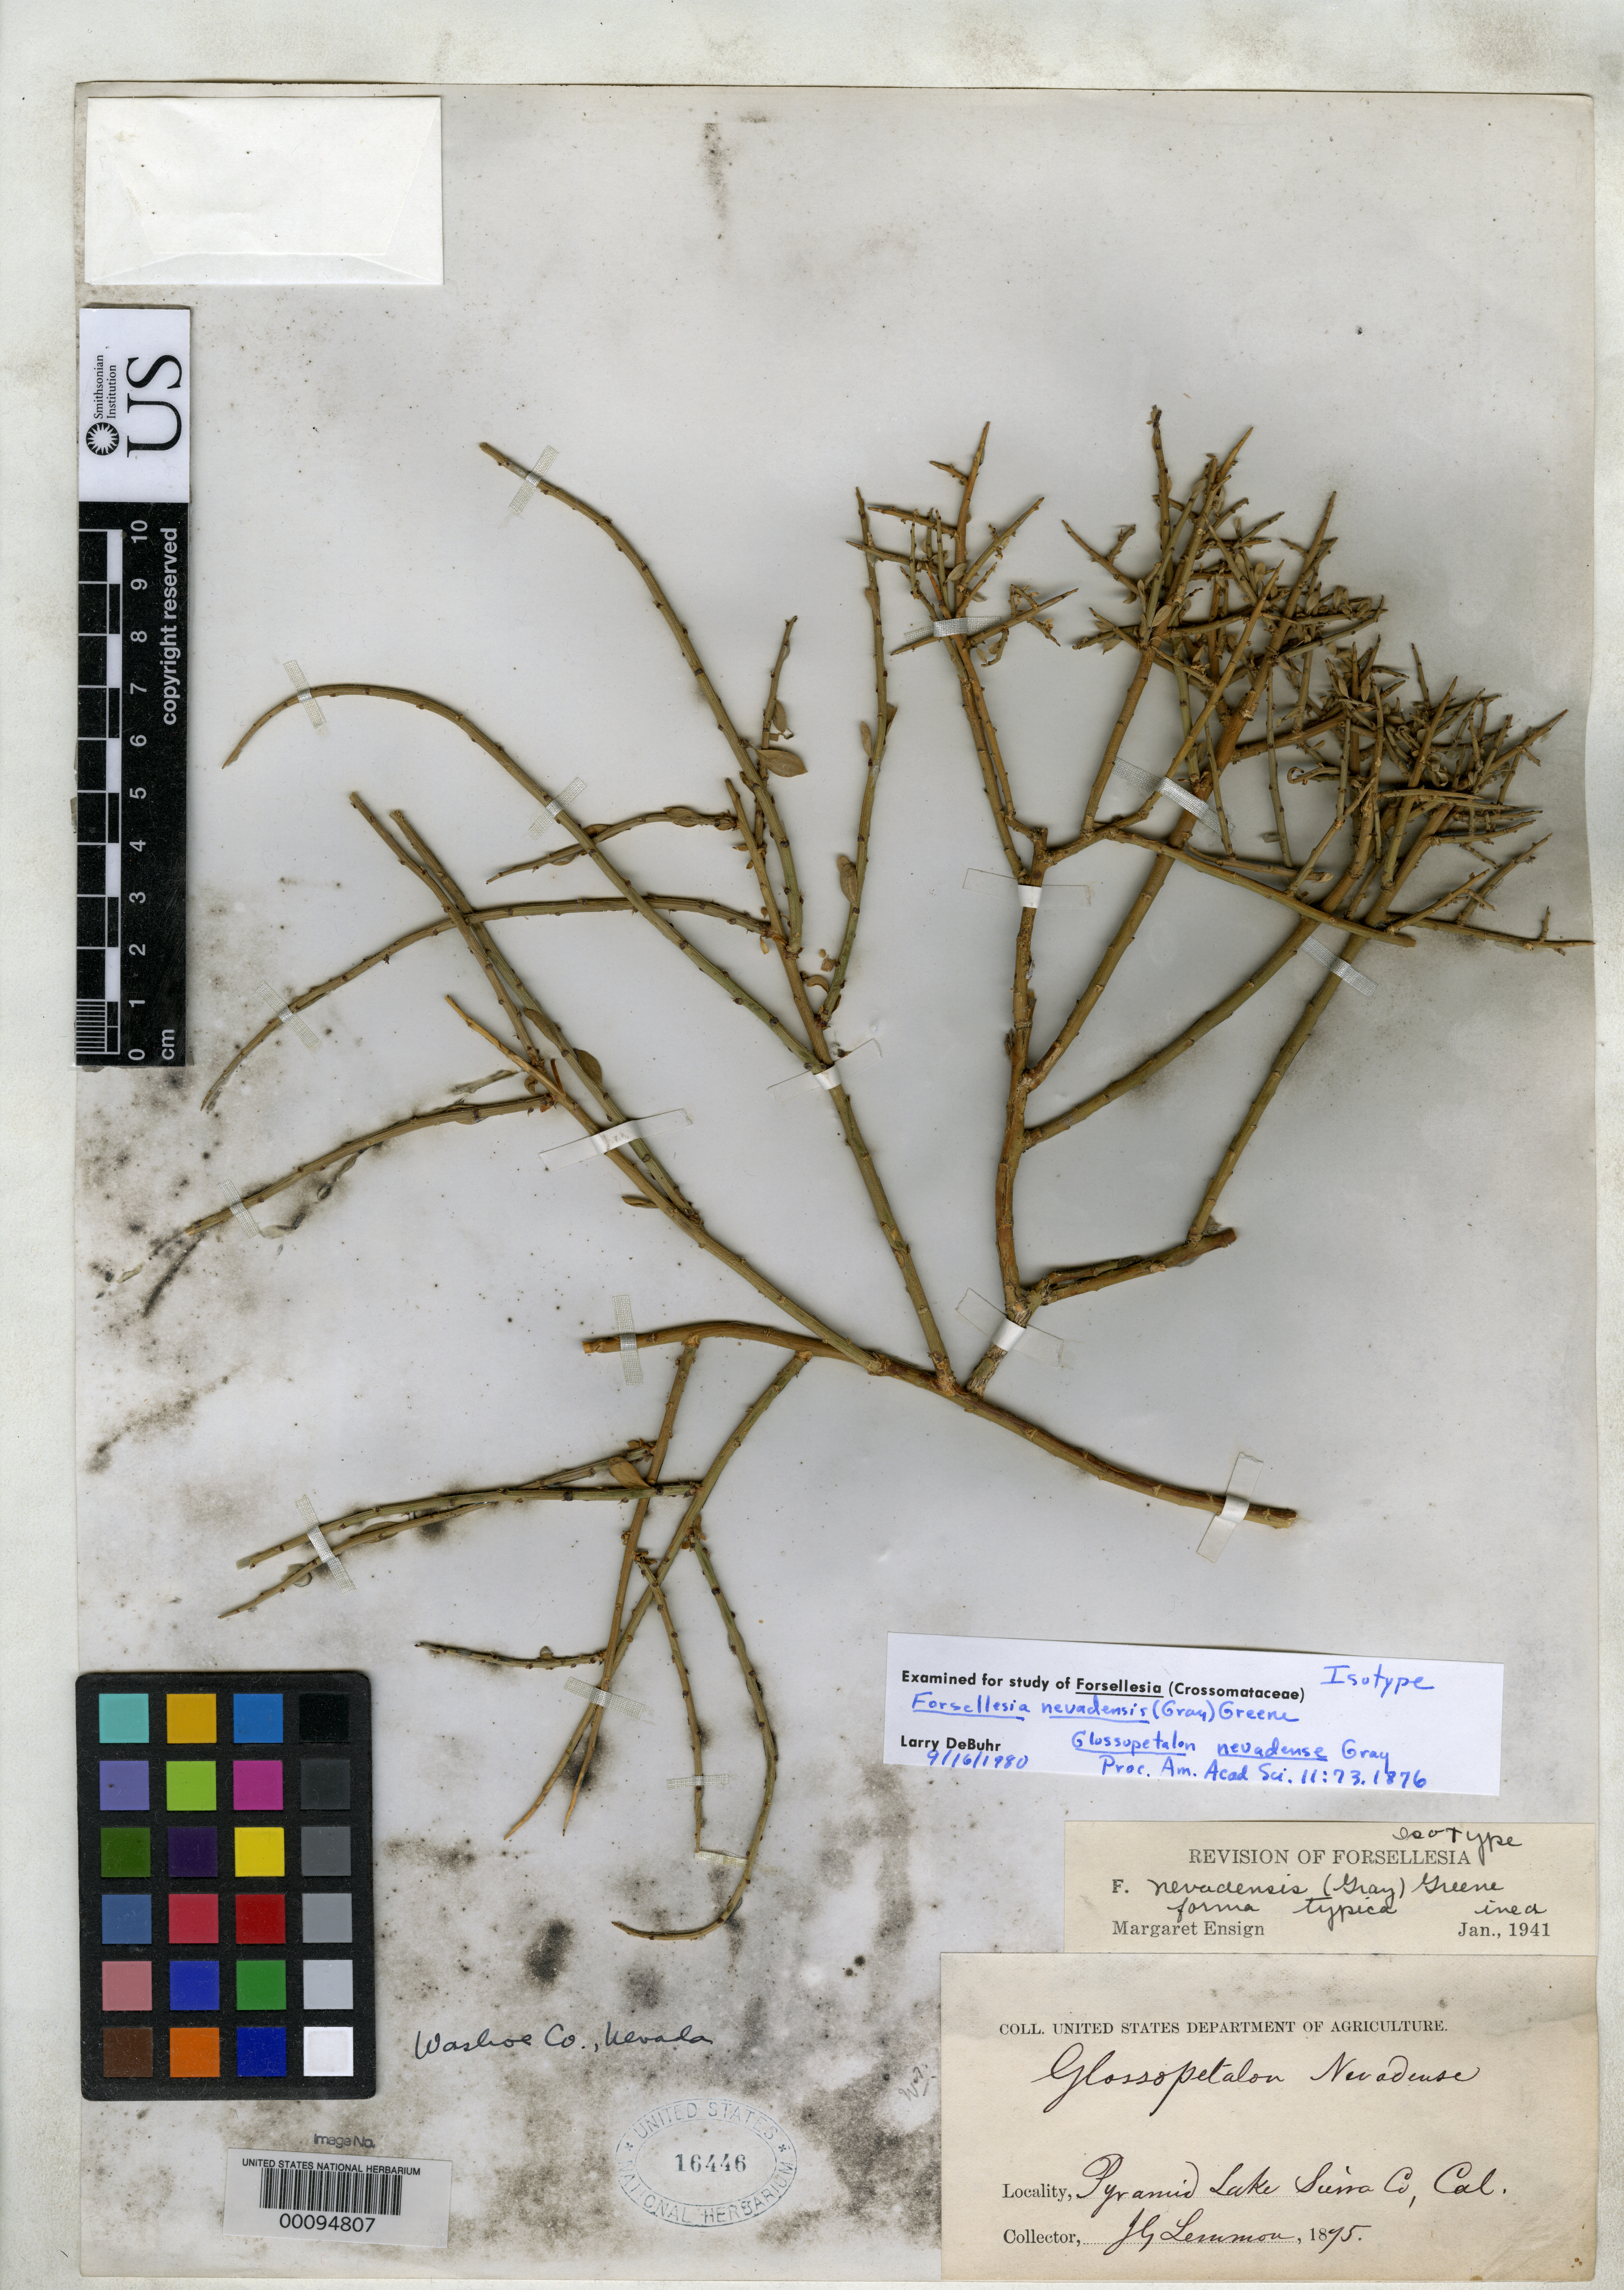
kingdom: Plantae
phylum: Tracheophyta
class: Magnoliopsida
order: Crossosomatales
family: Crossosomataceae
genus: Glossopetalon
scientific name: Glossopetalon nevadense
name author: A. Gray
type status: Isotype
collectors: J. G. Lemmon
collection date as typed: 1875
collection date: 1875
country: United States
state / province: Nevada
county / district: Washoe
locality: Pyramid Lake.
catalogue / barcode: US 16446